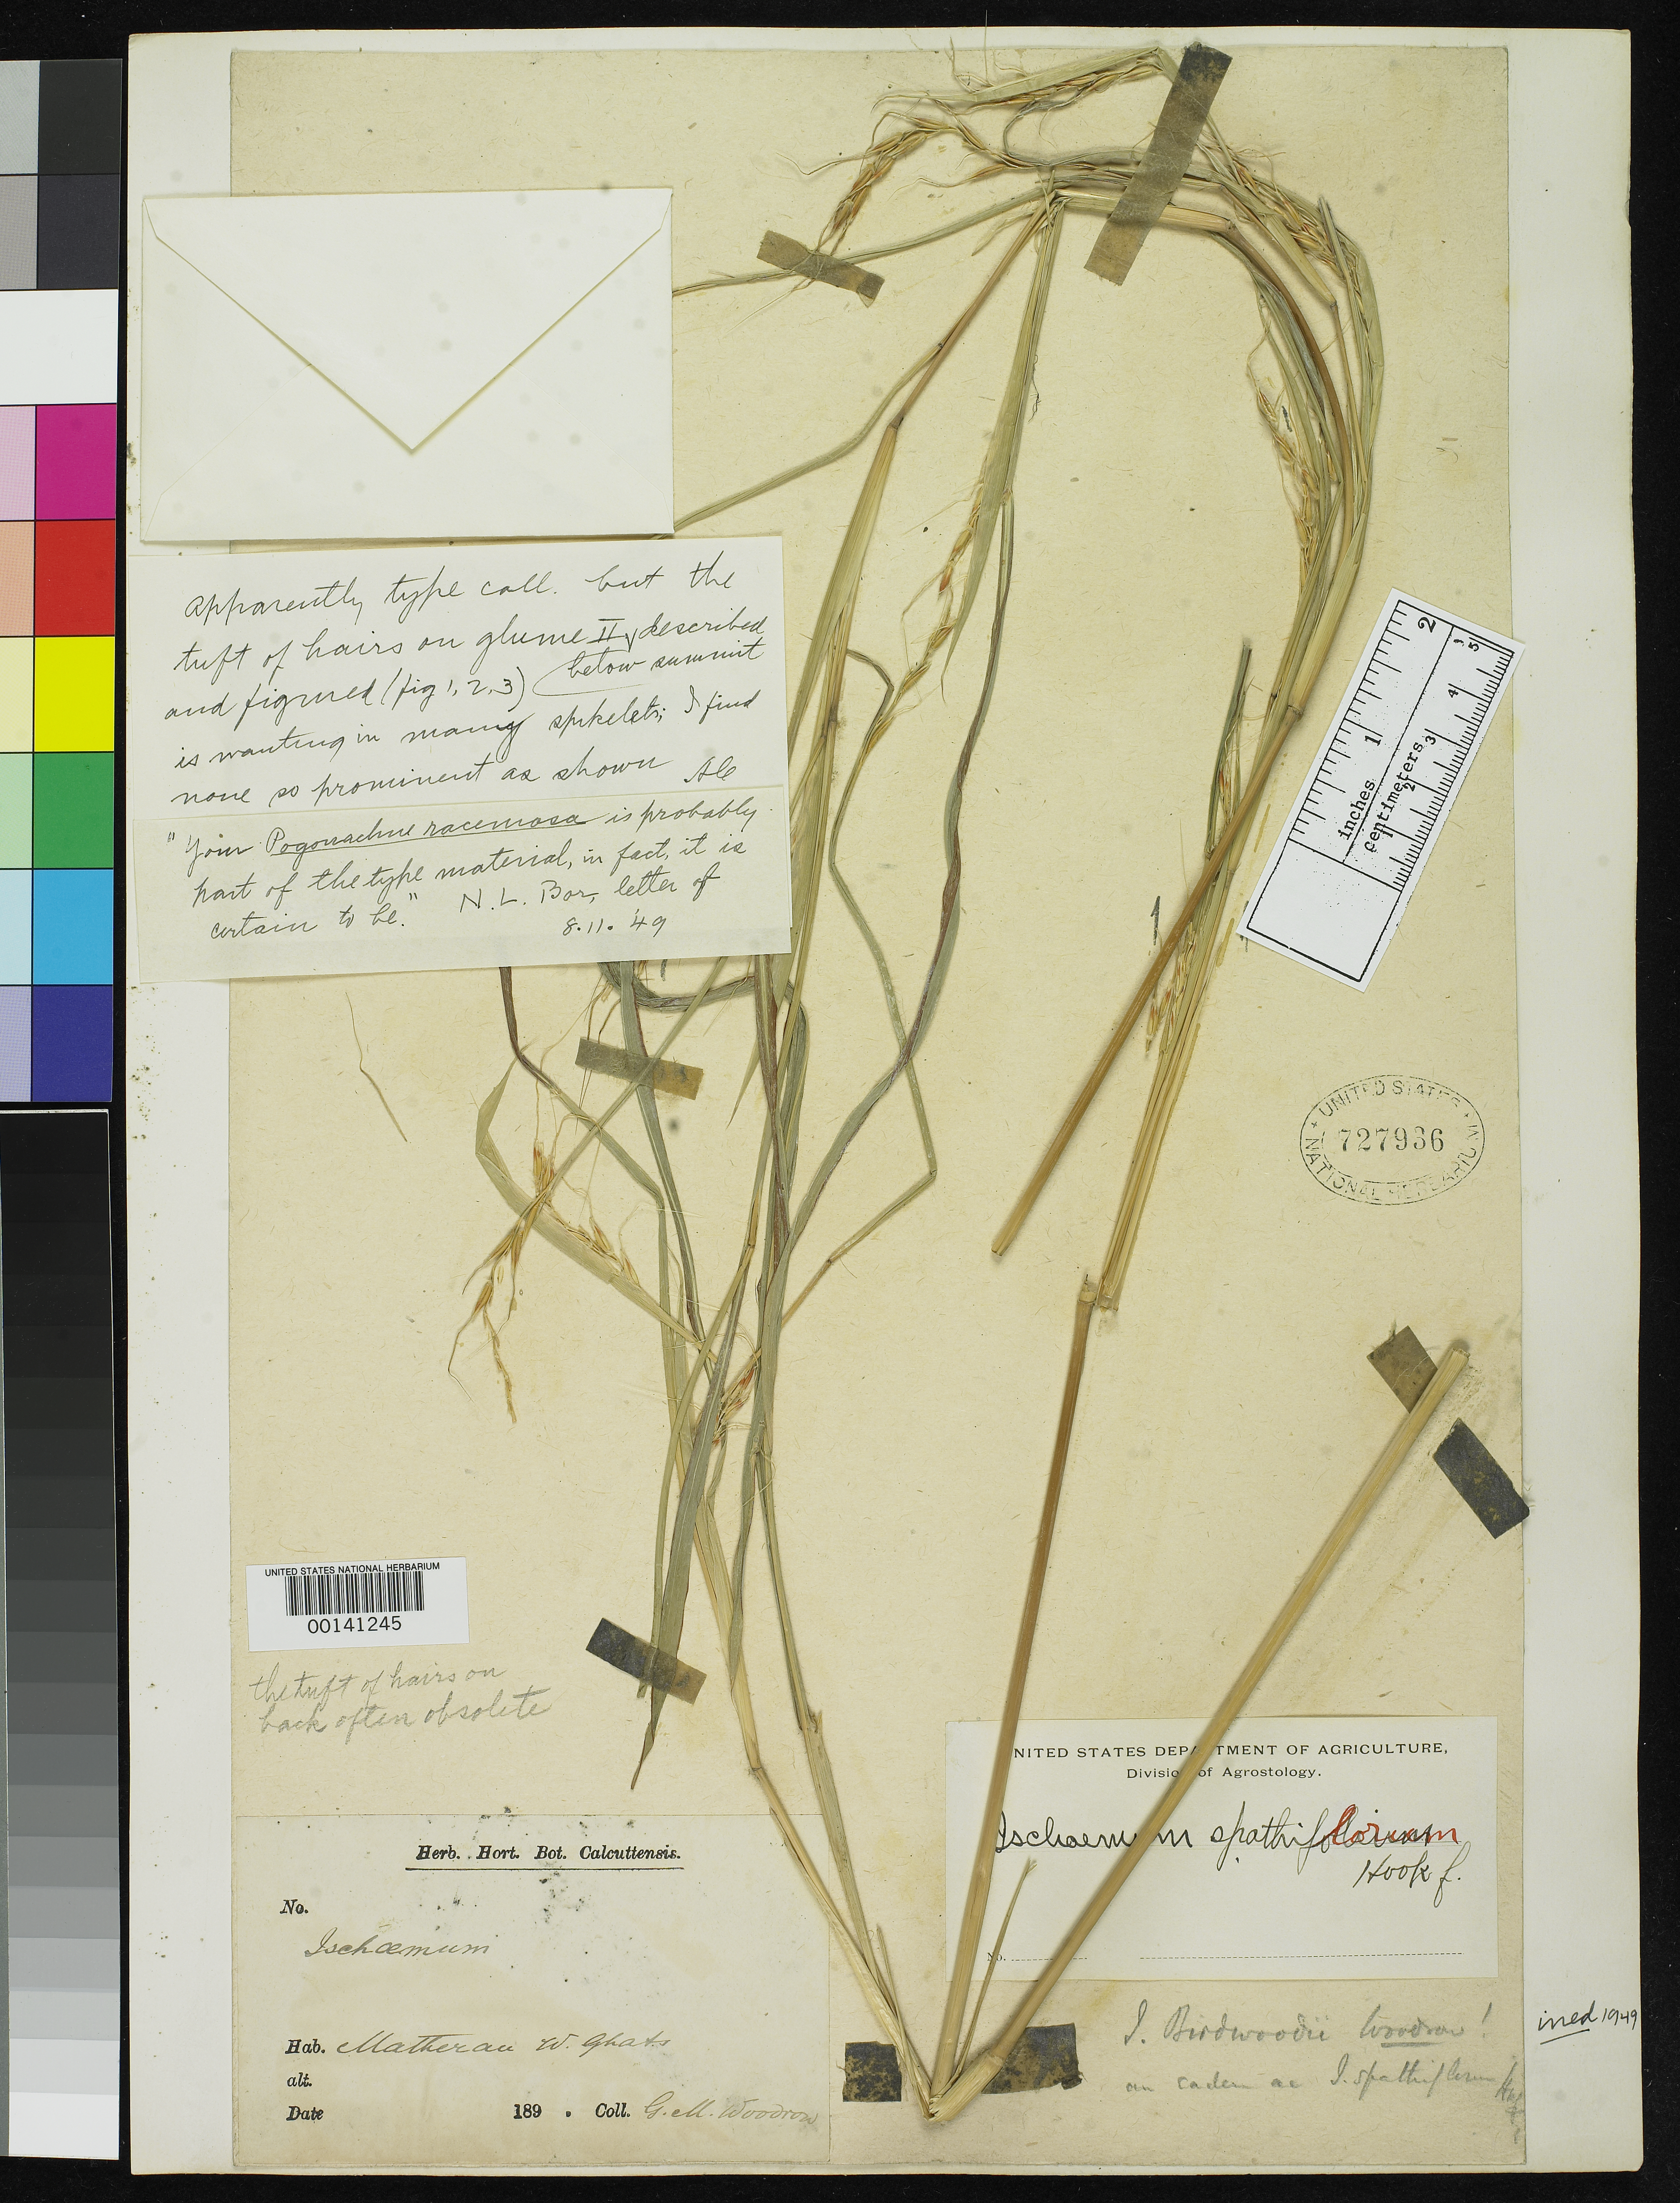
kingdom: Plantae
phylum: Tracheophyta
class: Liliopsida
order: Poales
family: Poaceae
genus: Pogonachne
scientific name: Pogonachne racemosa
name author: Bor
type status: Isotype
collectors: -. Woodrow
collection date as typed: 25 Oct 1896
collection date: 1896-10-25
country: India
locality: Matheran, western Ghats.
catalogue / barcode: US 727936